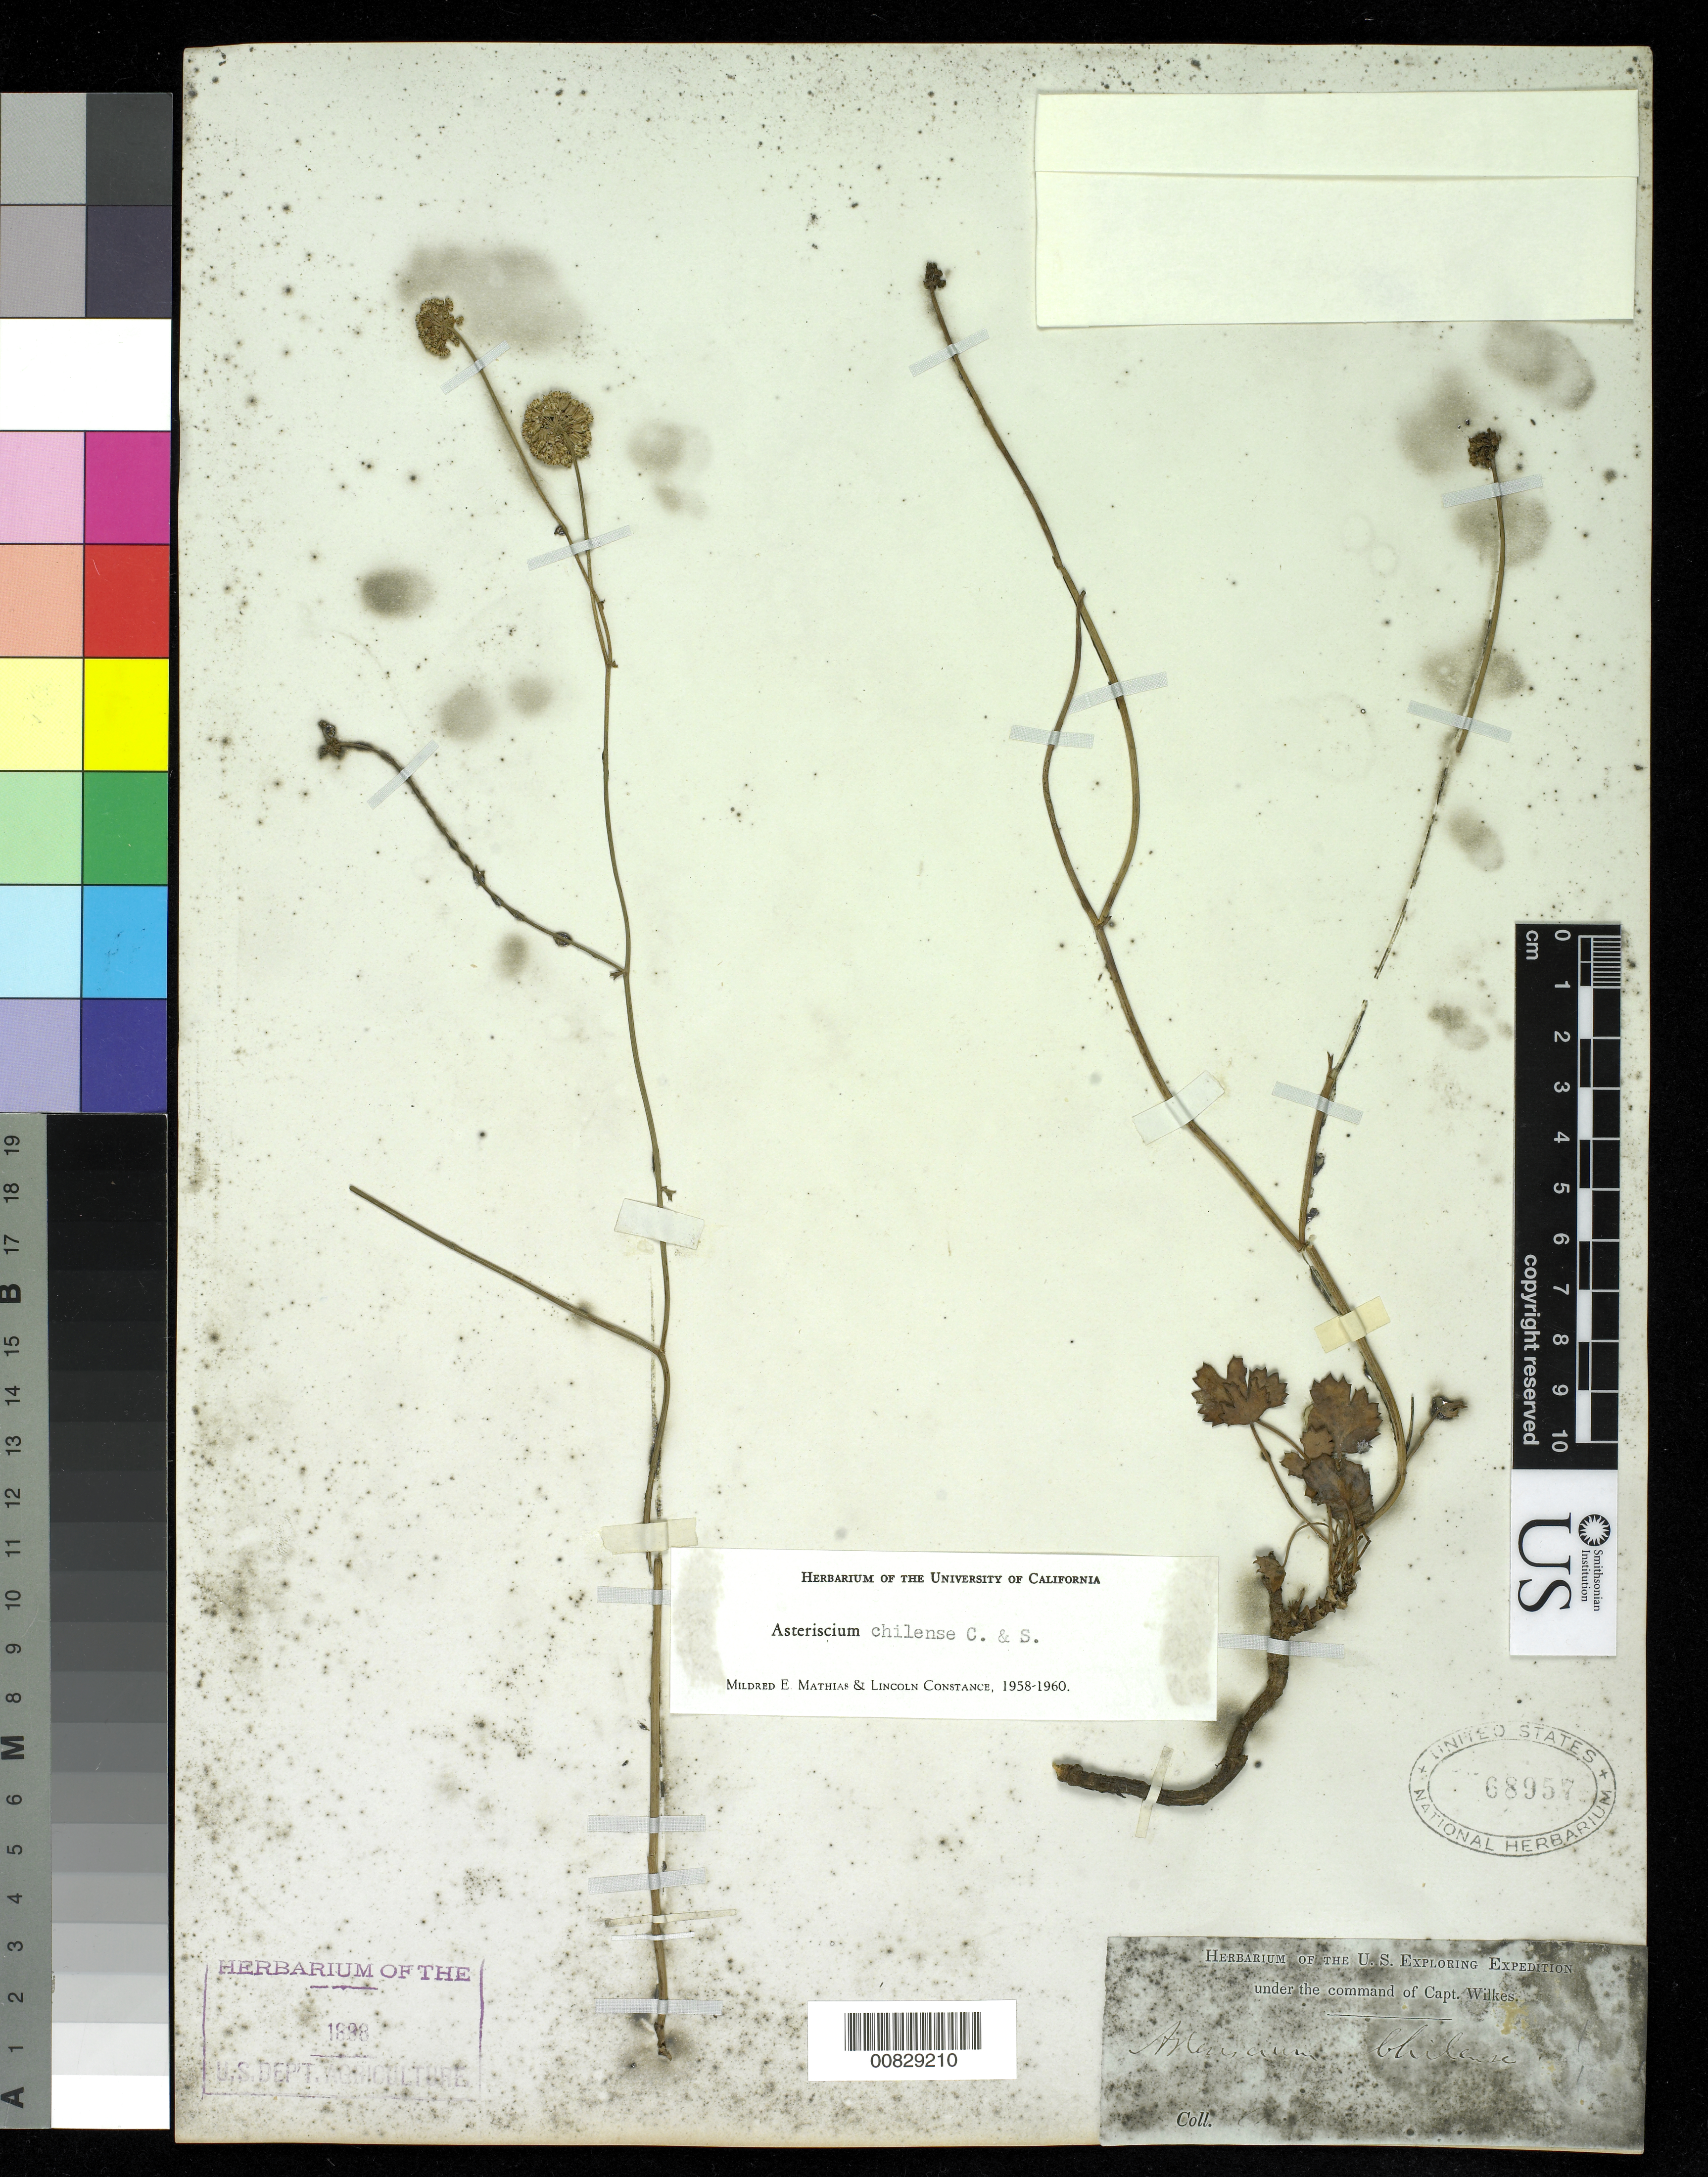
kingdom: Plantae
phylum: Tracheophyta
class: Magnoliopsida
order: Apiales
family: Apiaceae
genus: Asteriscium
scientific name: Asteriscium chilense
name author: Cham. & Schltdl.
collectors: Wilkes Explor. Exped.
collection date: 1838/1842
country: Chile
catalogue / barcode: US 68957